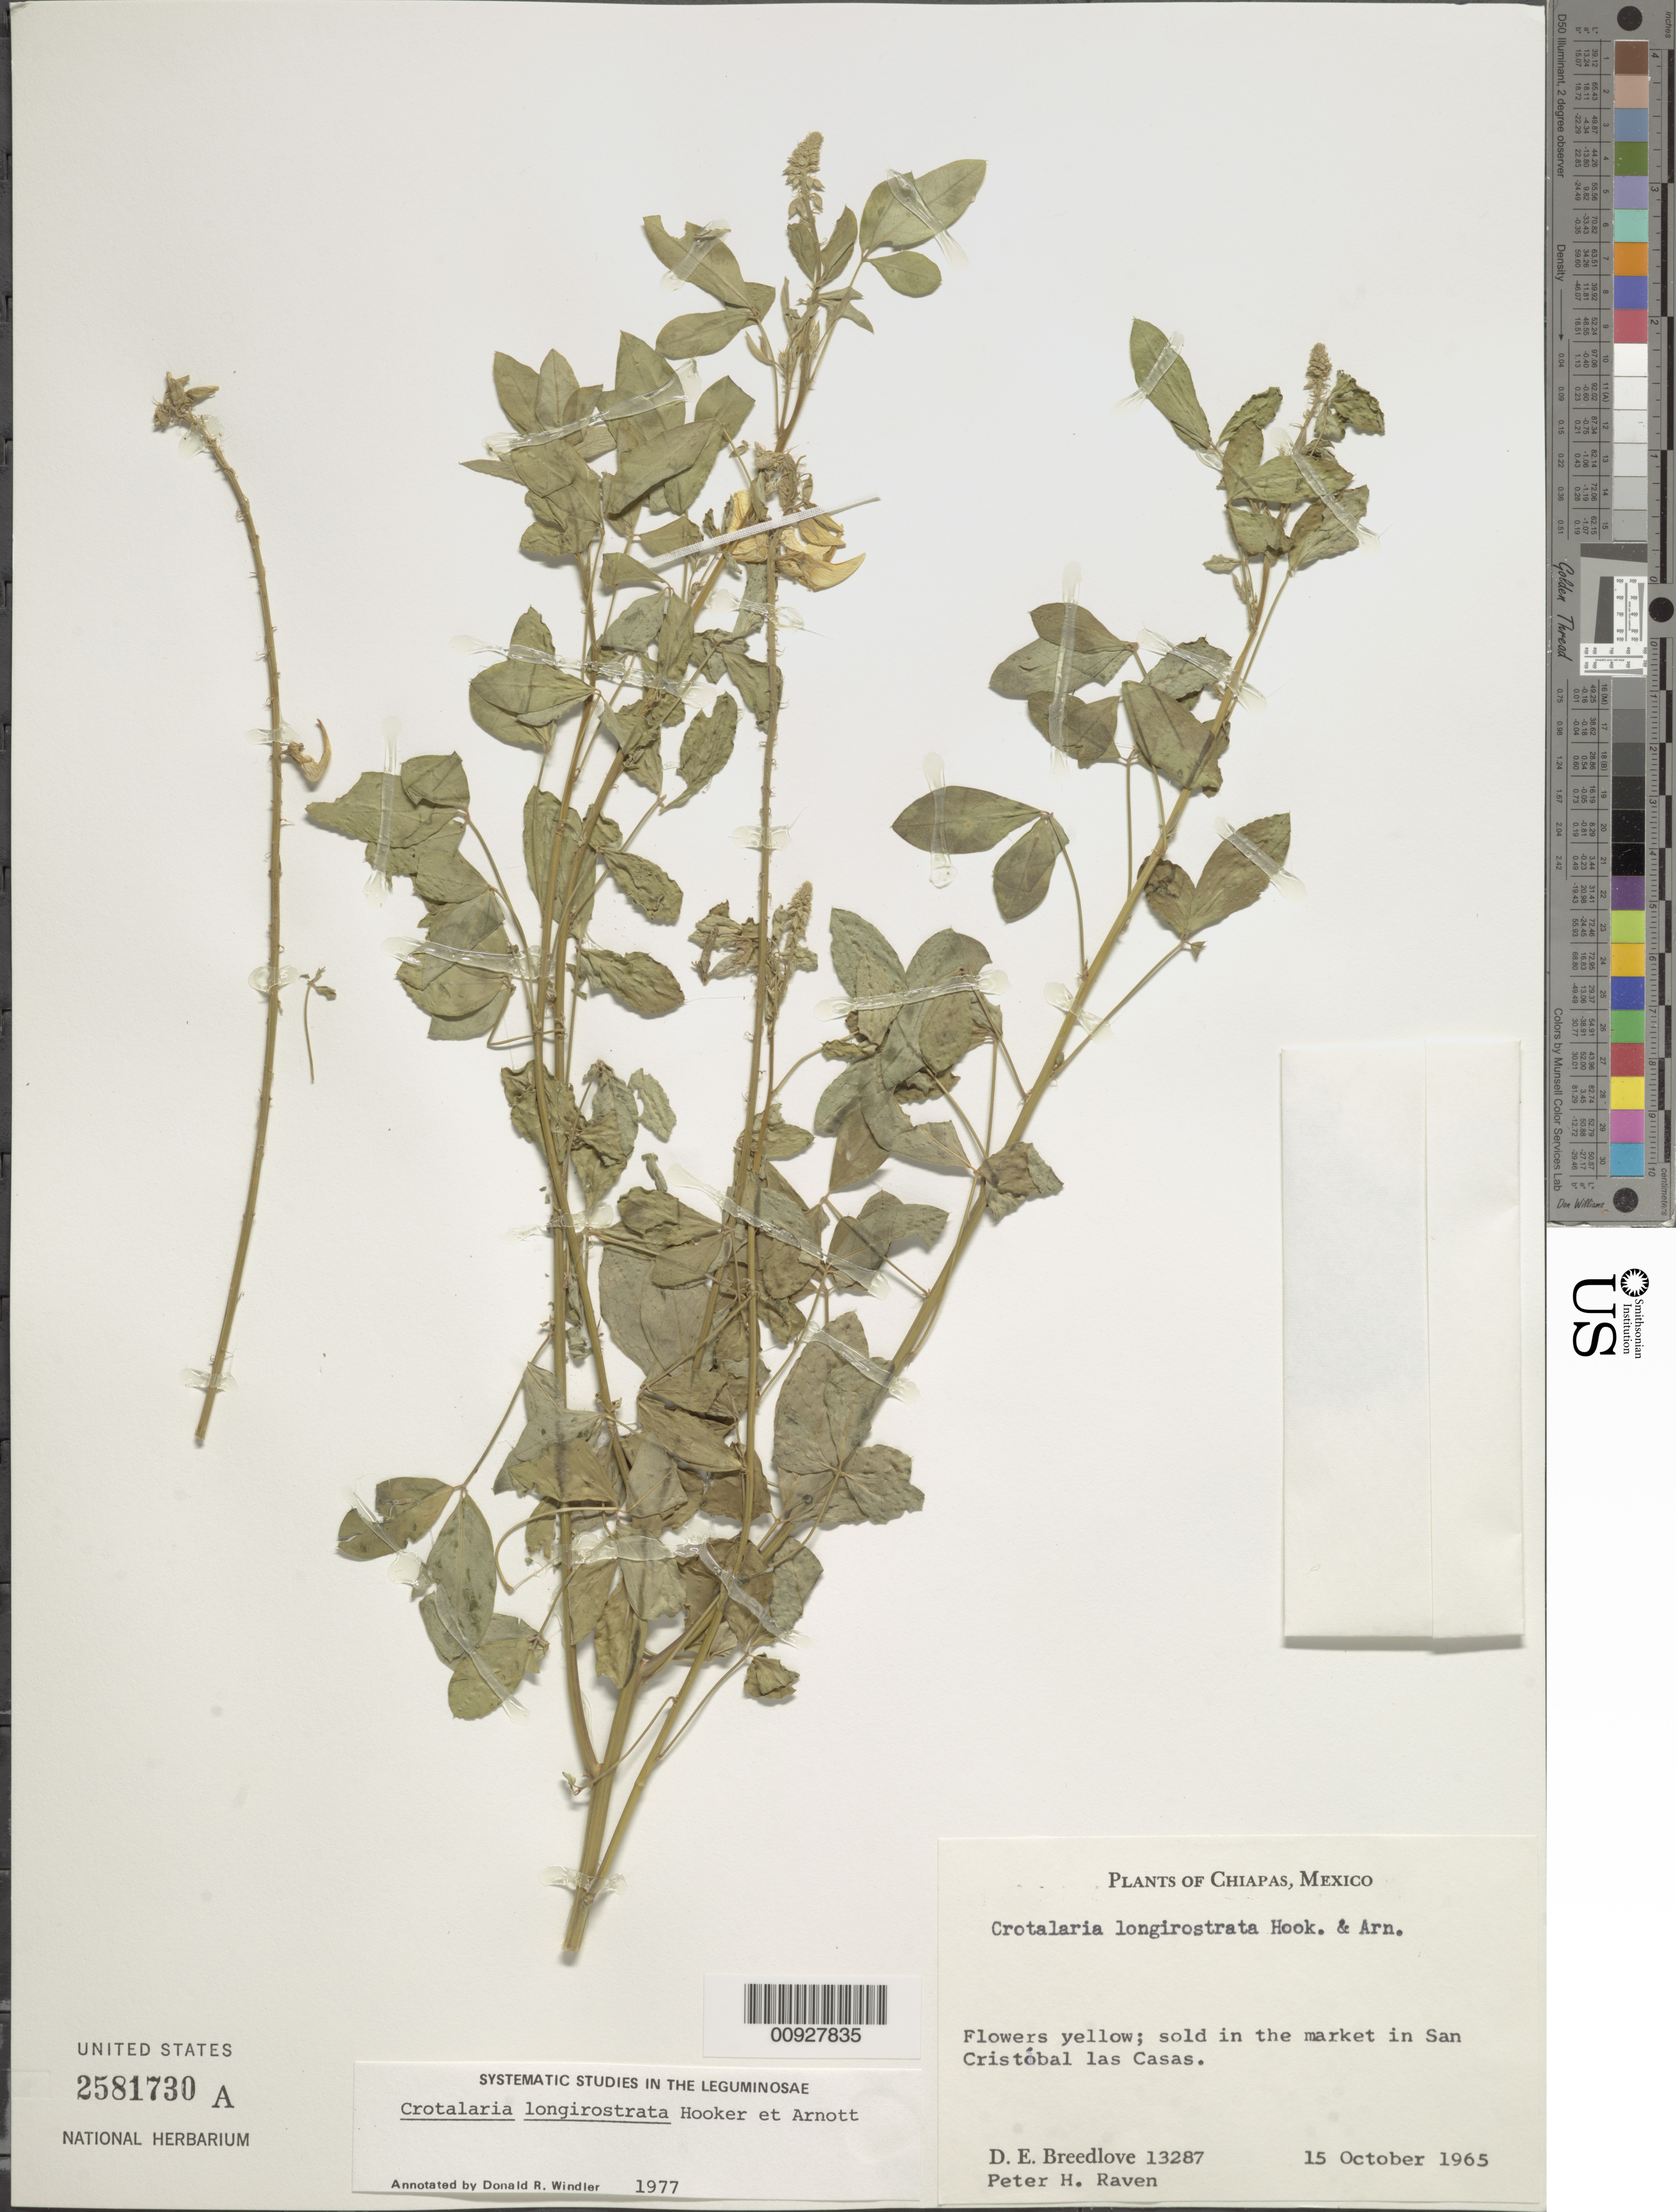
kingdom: Plantae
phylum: Tracheophyta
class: Magnoliopsida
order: Fabales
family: Fabaceae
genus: Crotalaria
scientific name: Crotalaria longirostrata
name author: Hook. & Arn.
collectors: D. E. Breedlove & P. H. Raven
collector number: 13287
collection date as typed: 15 Oct 1965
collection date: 1965-10-15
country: Mexico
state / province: Chiapas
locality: Sold in the market in San Cristóbal las Casas, Chiapas.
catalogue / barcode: US 2581730A